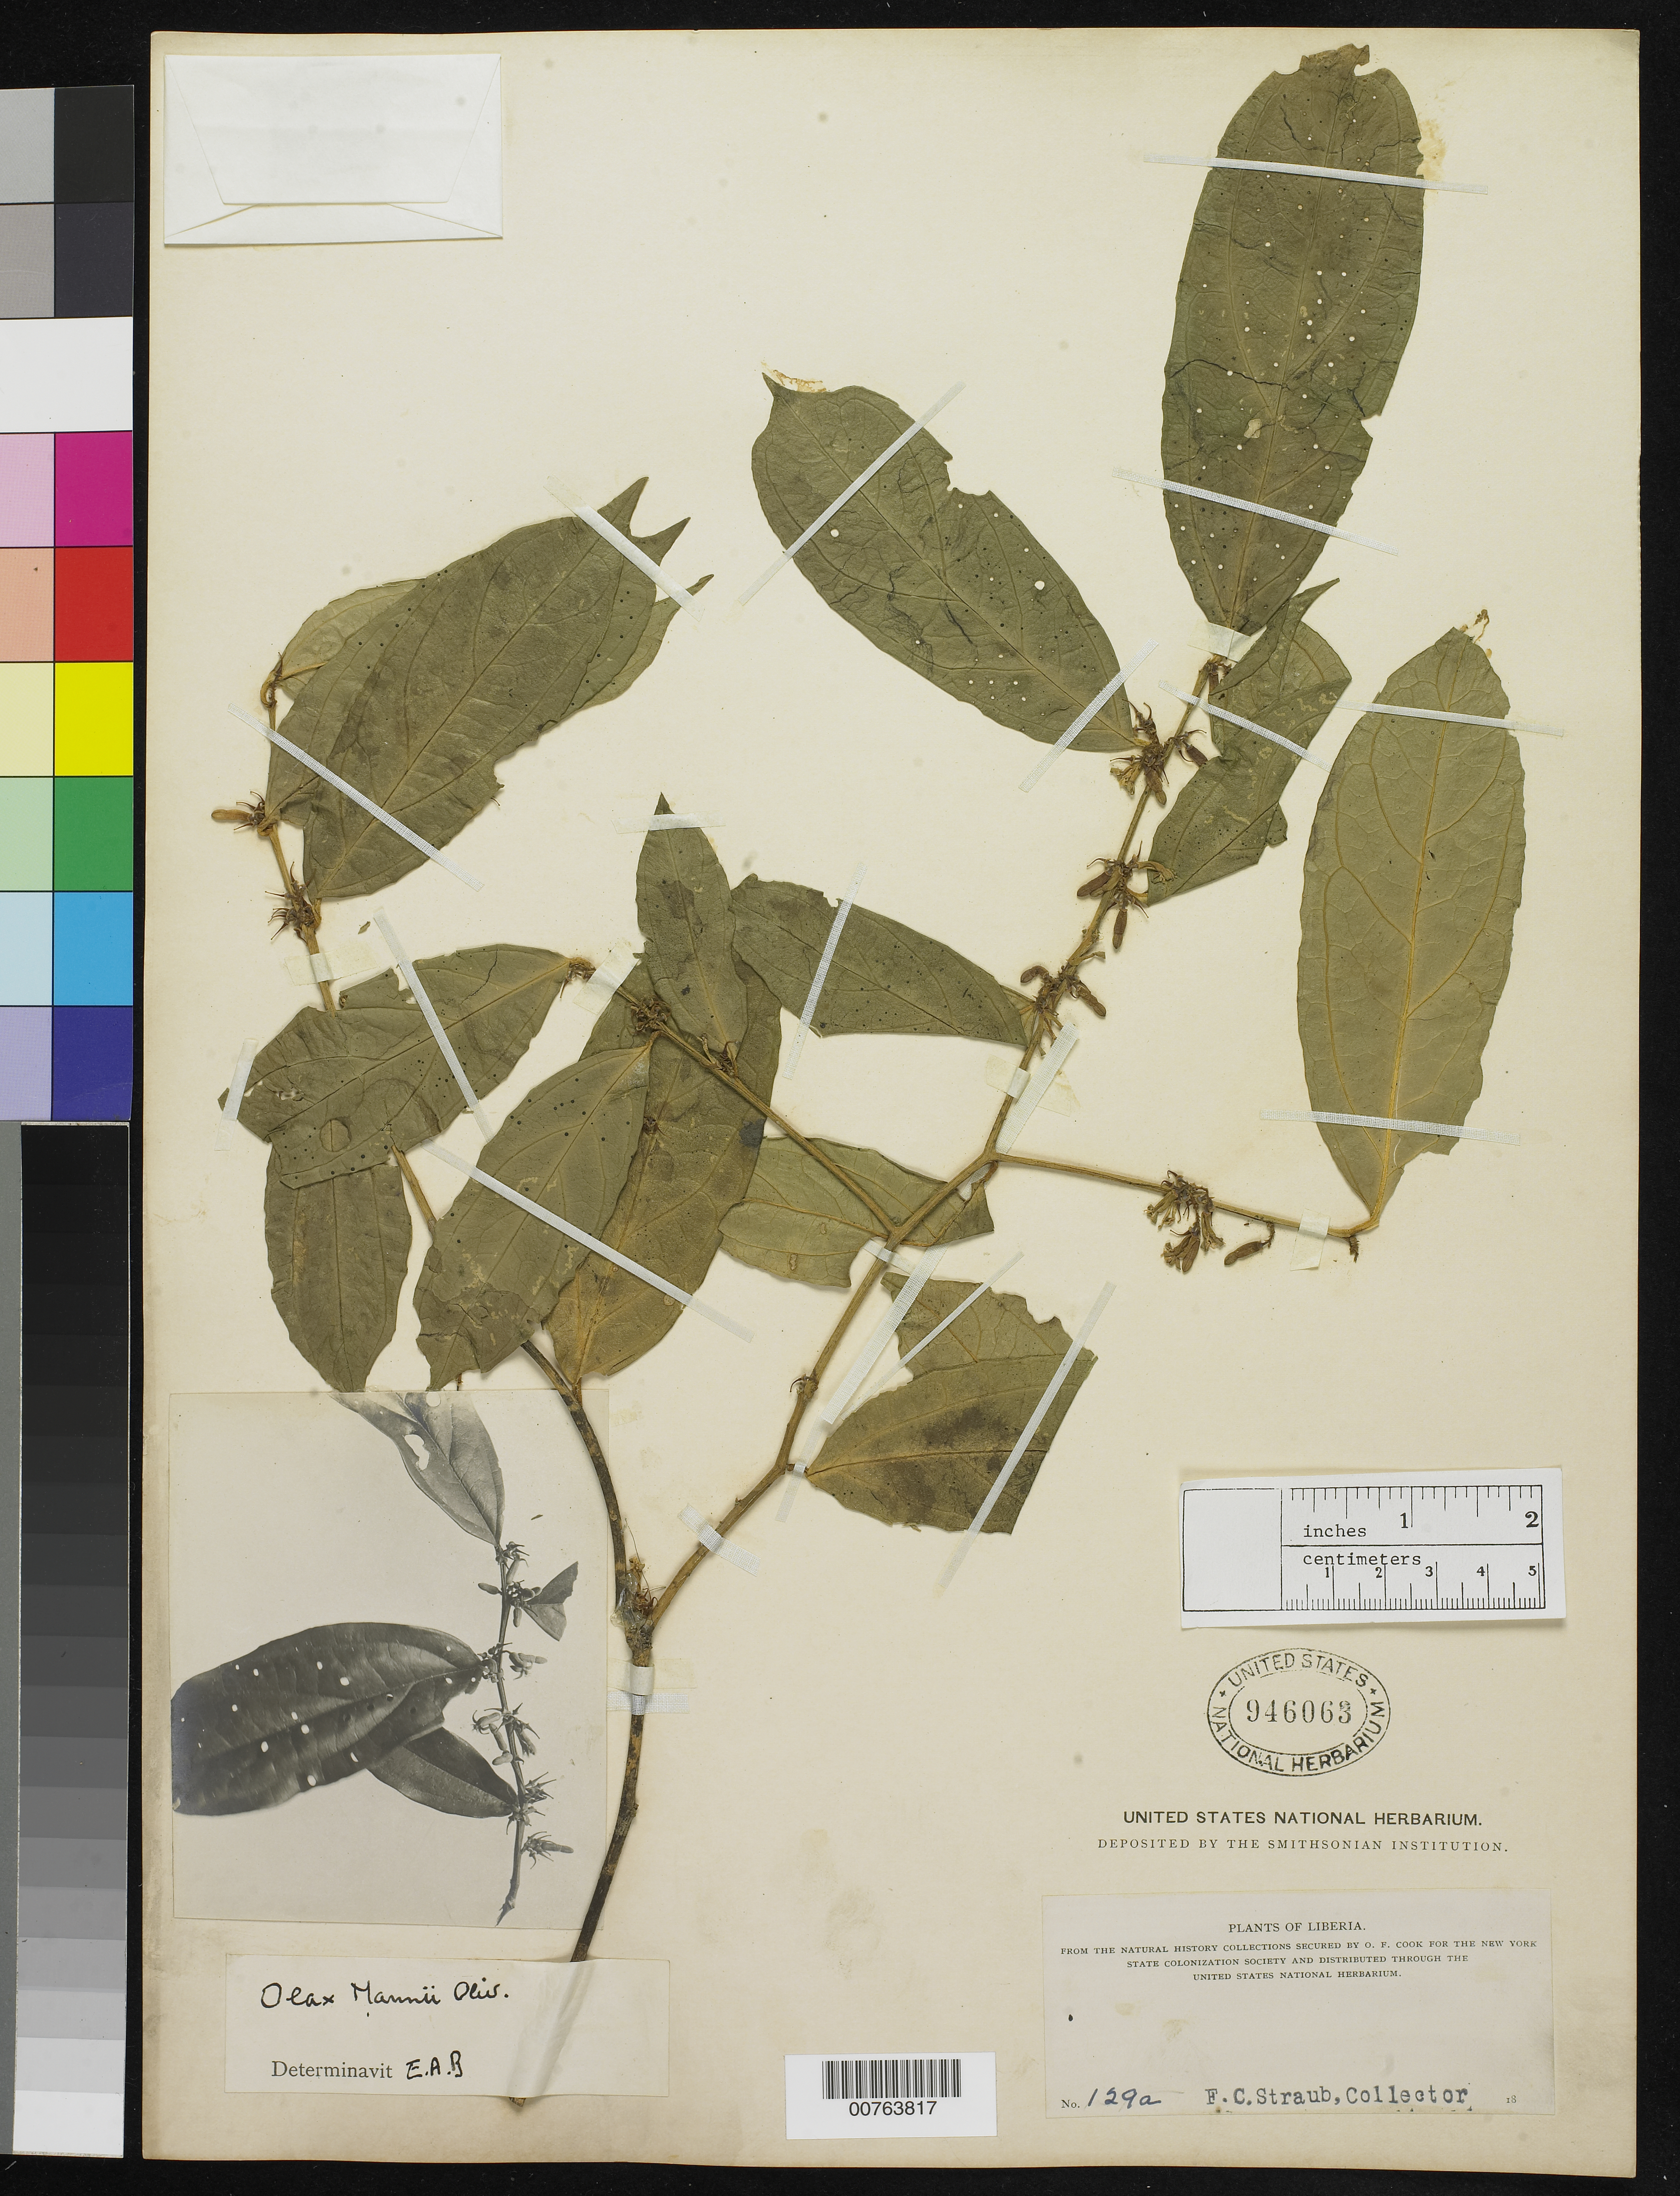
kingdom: Plantae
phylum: Tracheophyta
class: Magnoliopsida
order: Santalales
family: Olacaceae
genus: Olax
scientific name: Olax mannii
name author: Oliv.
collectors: F. Straub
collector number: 129A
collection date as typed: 18--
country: Liberia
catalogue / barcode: US 946063